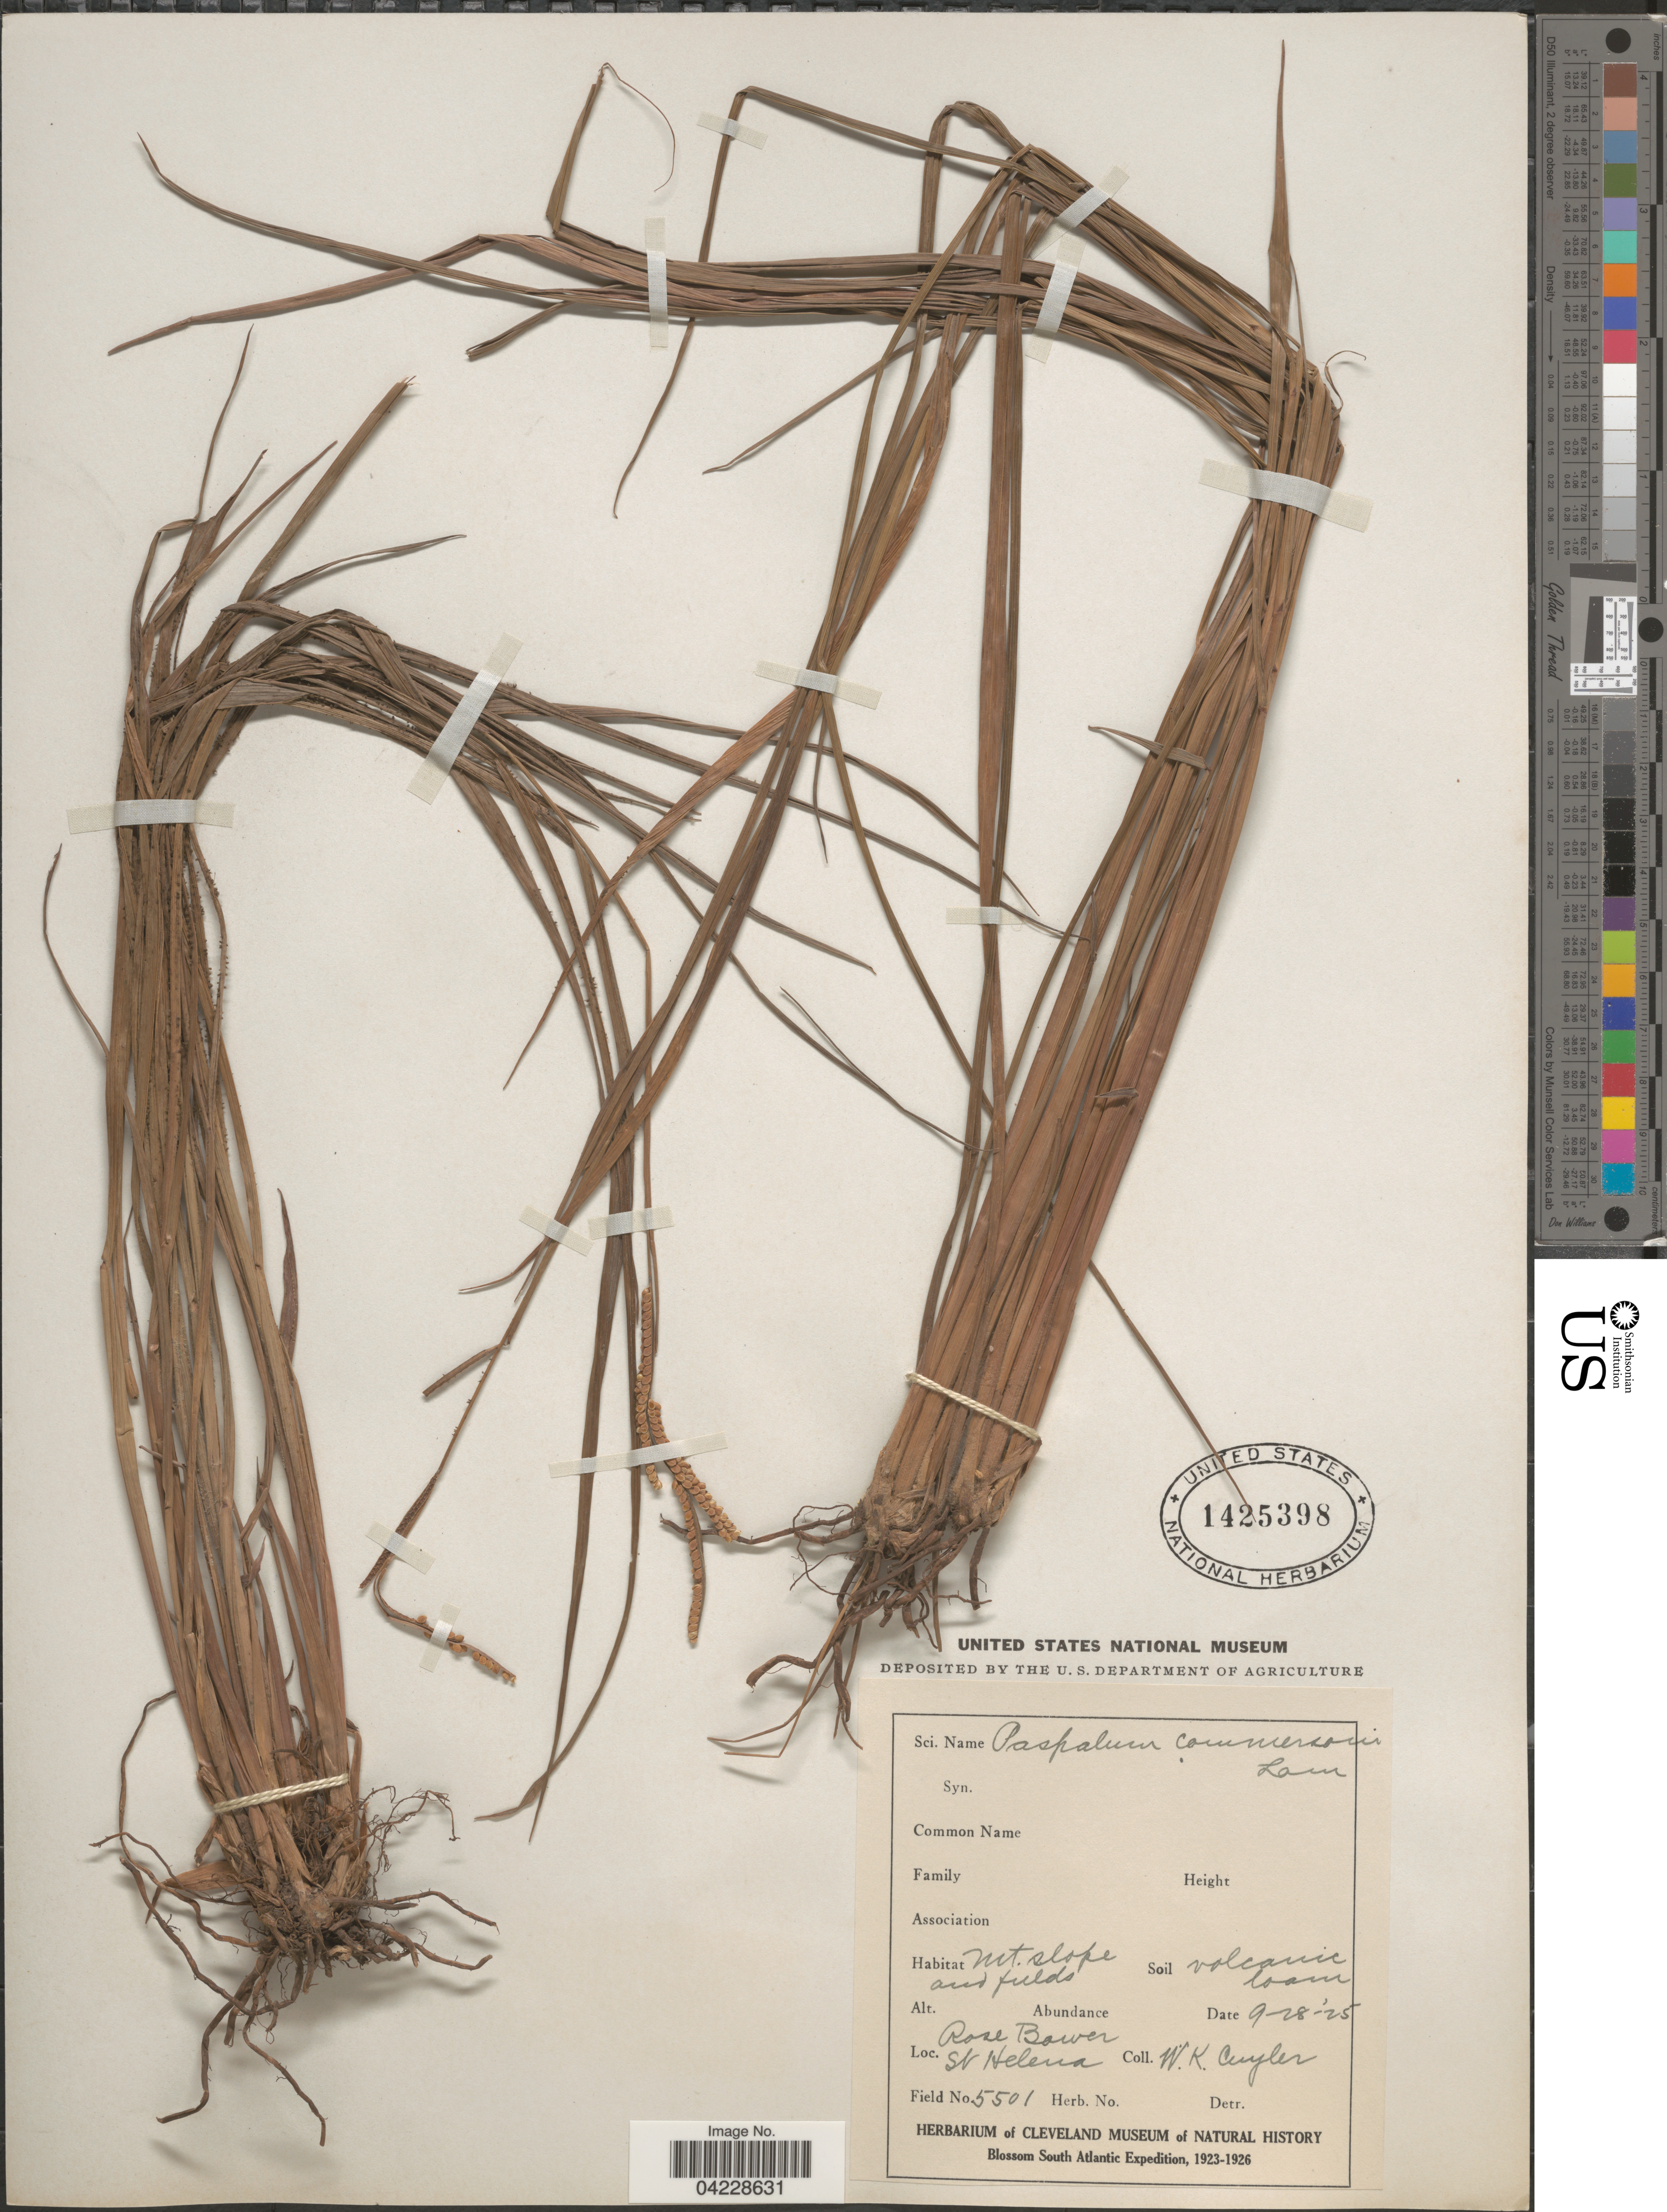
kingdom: Plantae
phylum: Tracheophyta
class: Liliopsida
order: Poales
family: Poaceae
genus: Paspalum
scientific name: Paspalum scrobiculatum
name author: L.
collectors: W. Cuyler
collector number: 5501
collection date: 1925-09-28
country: St. Helena Islands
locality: Rose Bower, St. Helena. Blossom South Atlantic Expedition, 1923-1926.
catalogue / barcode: US 1425398